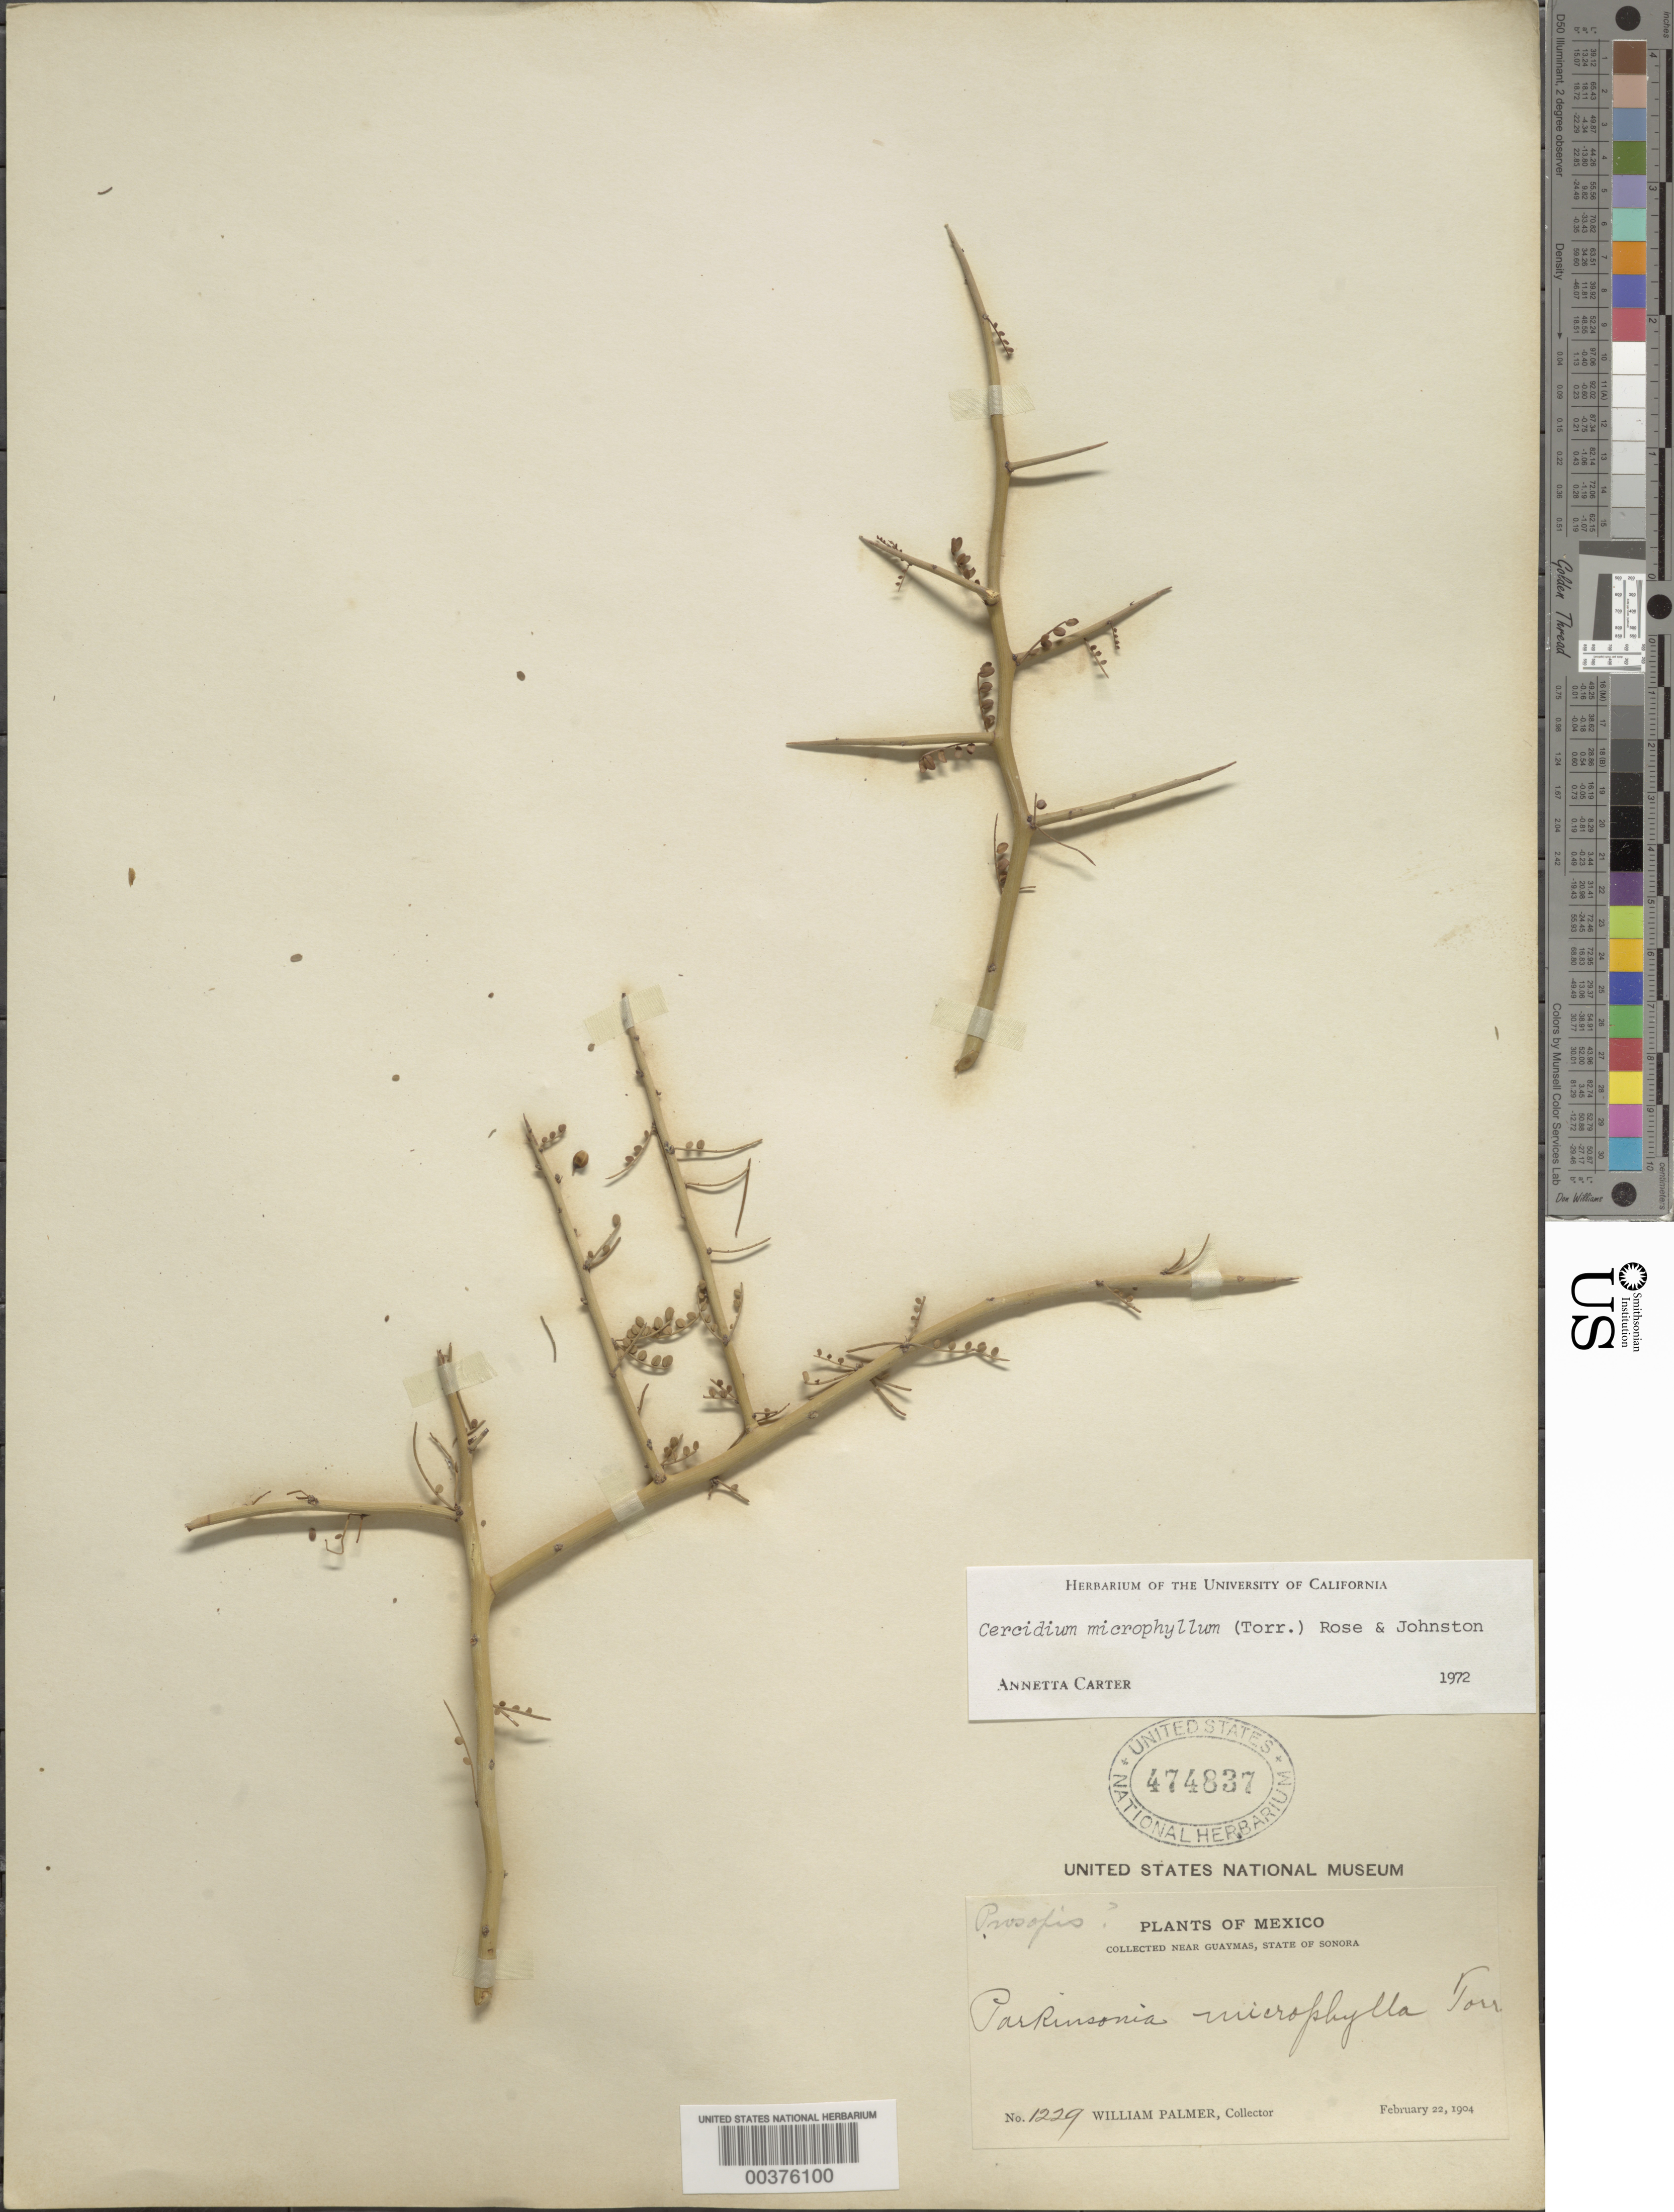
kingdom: Plantae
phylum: Tracheophyta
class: Magnoliopsida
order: Fabales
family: Fabaceae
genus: Parkinsonia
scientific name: Parkinsonia microphylla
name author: Torr.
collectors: W. Palmer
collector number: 1229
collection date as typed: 22 Feb 1904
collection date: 1904-02-22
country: Mexico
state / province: Sonora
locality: Near Guaymas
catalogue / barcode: US 474837